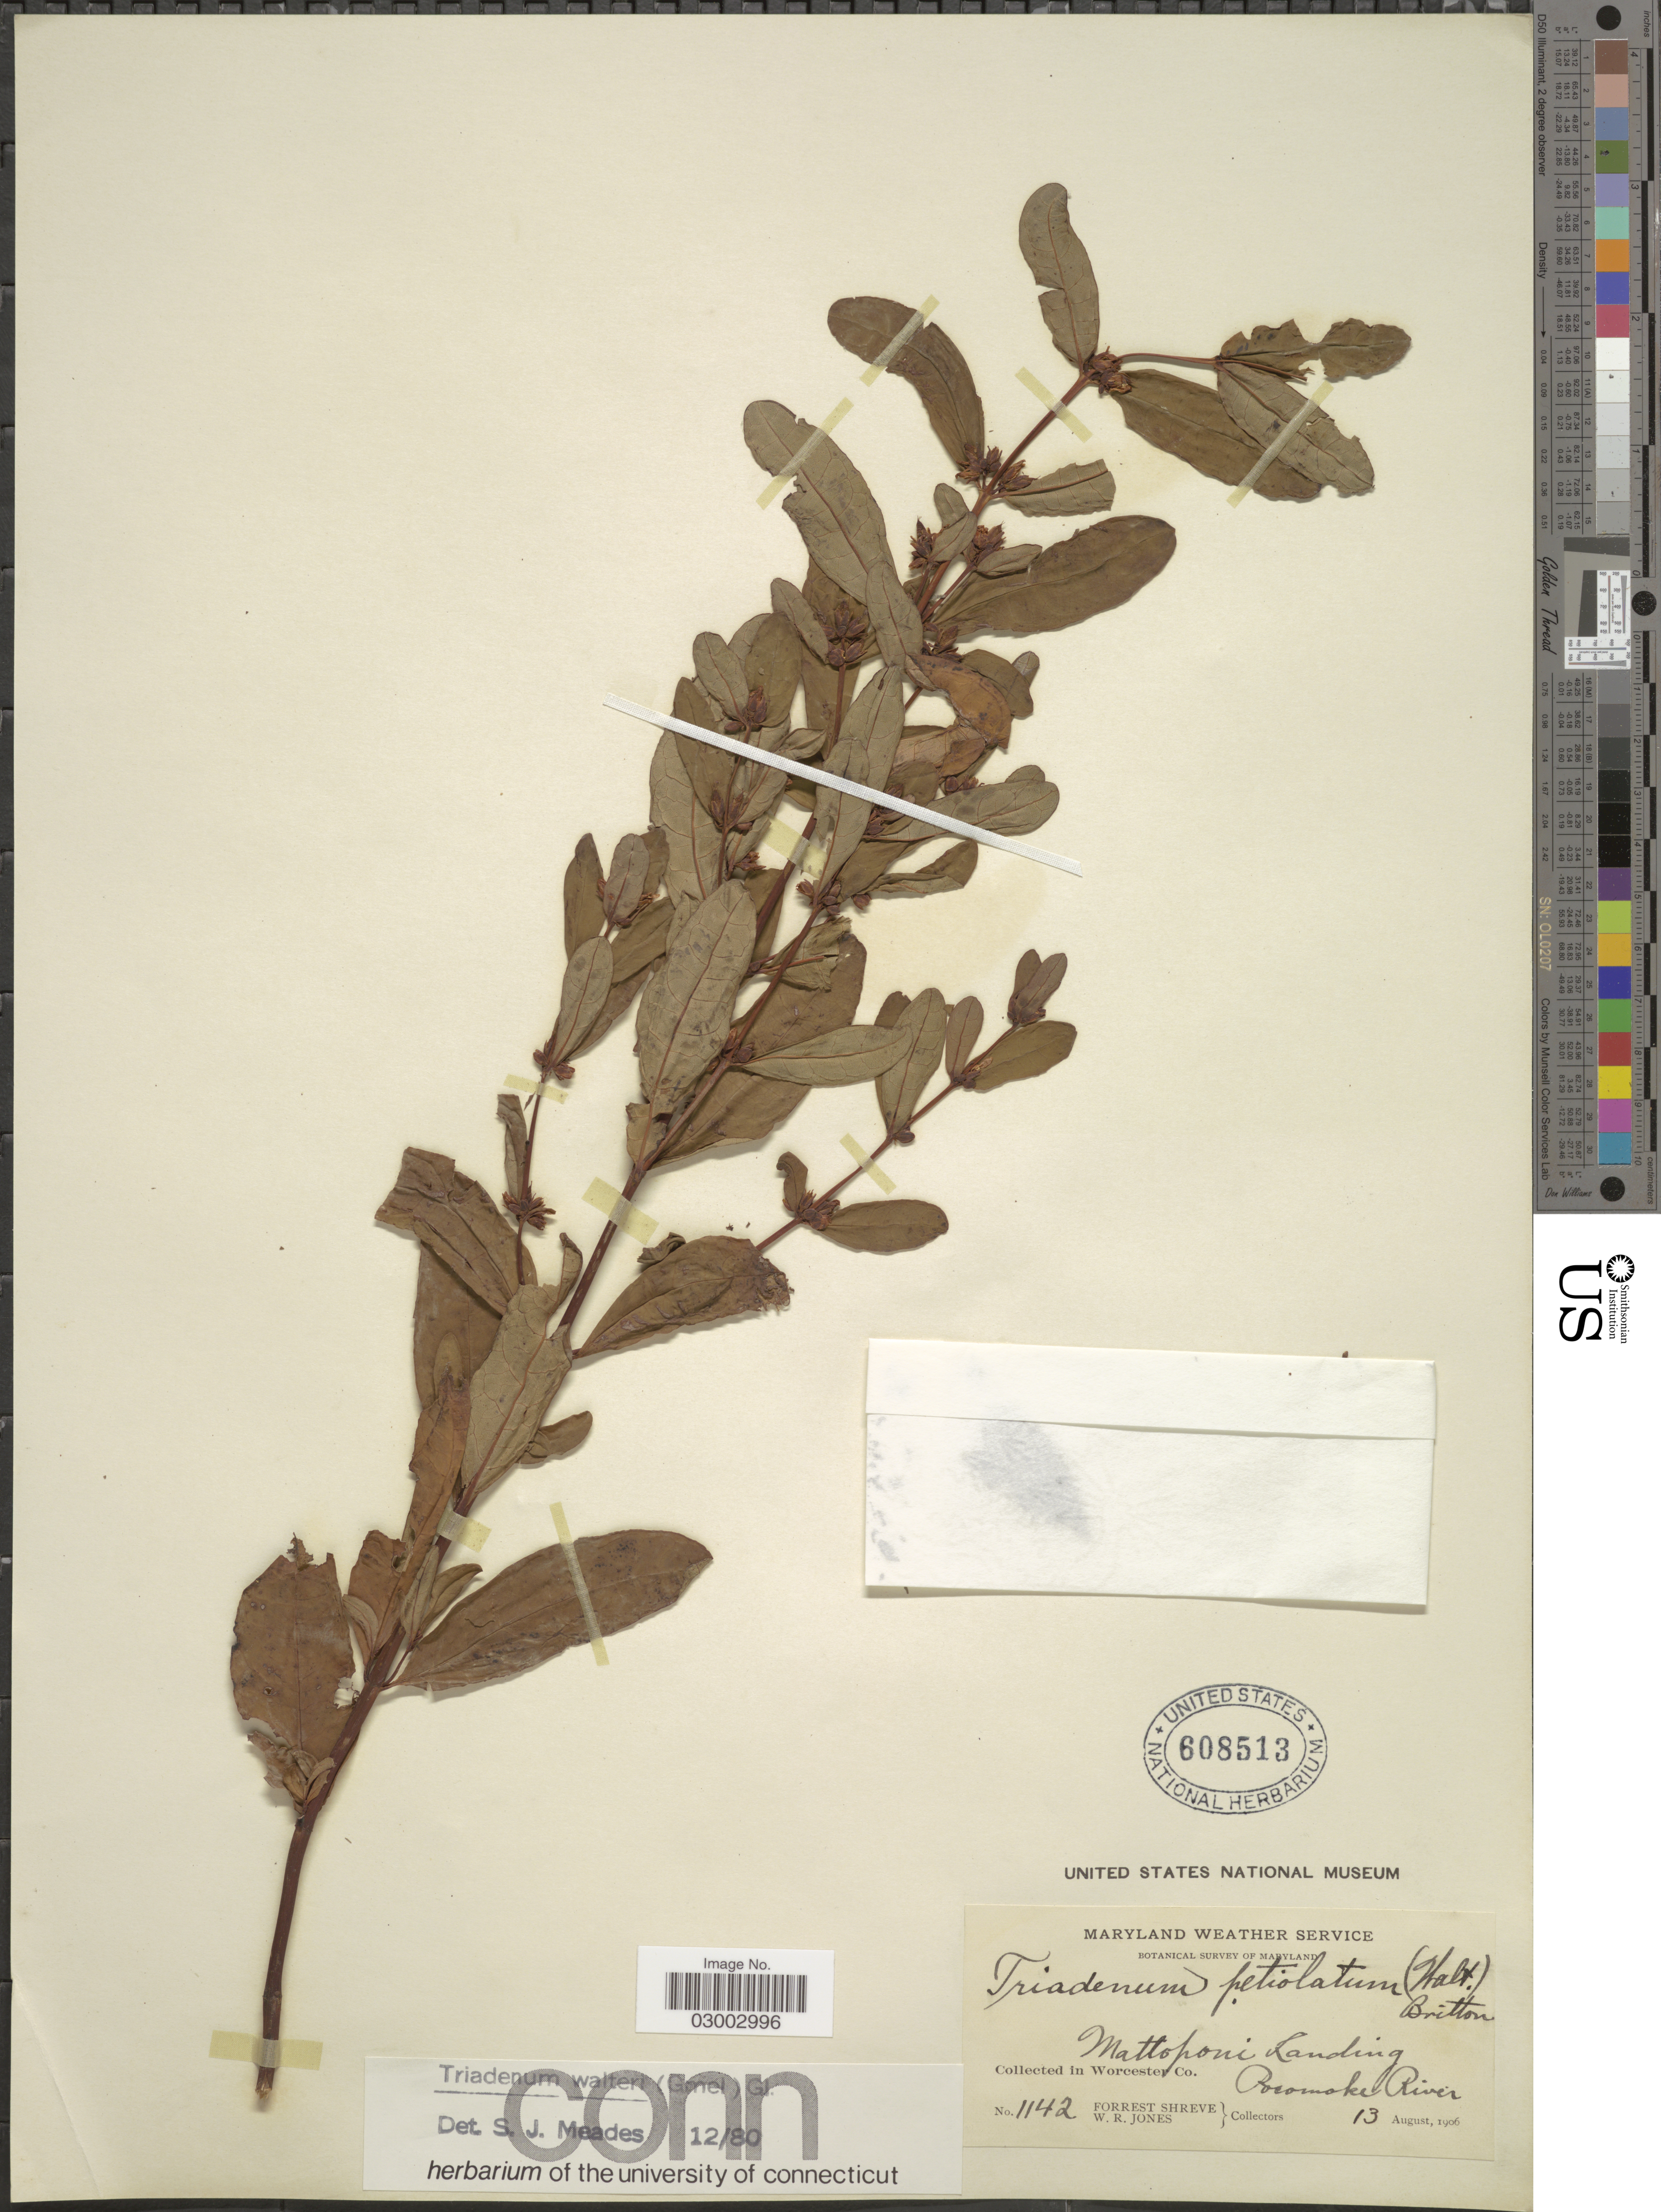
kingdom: Plantae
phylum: Tracheophyta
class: Magnoliopsida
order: Malpighiales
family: Hypericaceae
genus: Hypericum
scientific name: Hypericum walteri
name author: J.F. Gmel.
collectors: F. Shreve & W. R. Jones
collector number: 1142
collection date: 1906-08-13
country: United States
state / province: Maryland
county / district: Worcester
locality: Mattoponi Landing. In Worcester Co. Pocomoke River.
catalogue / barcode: US 608513